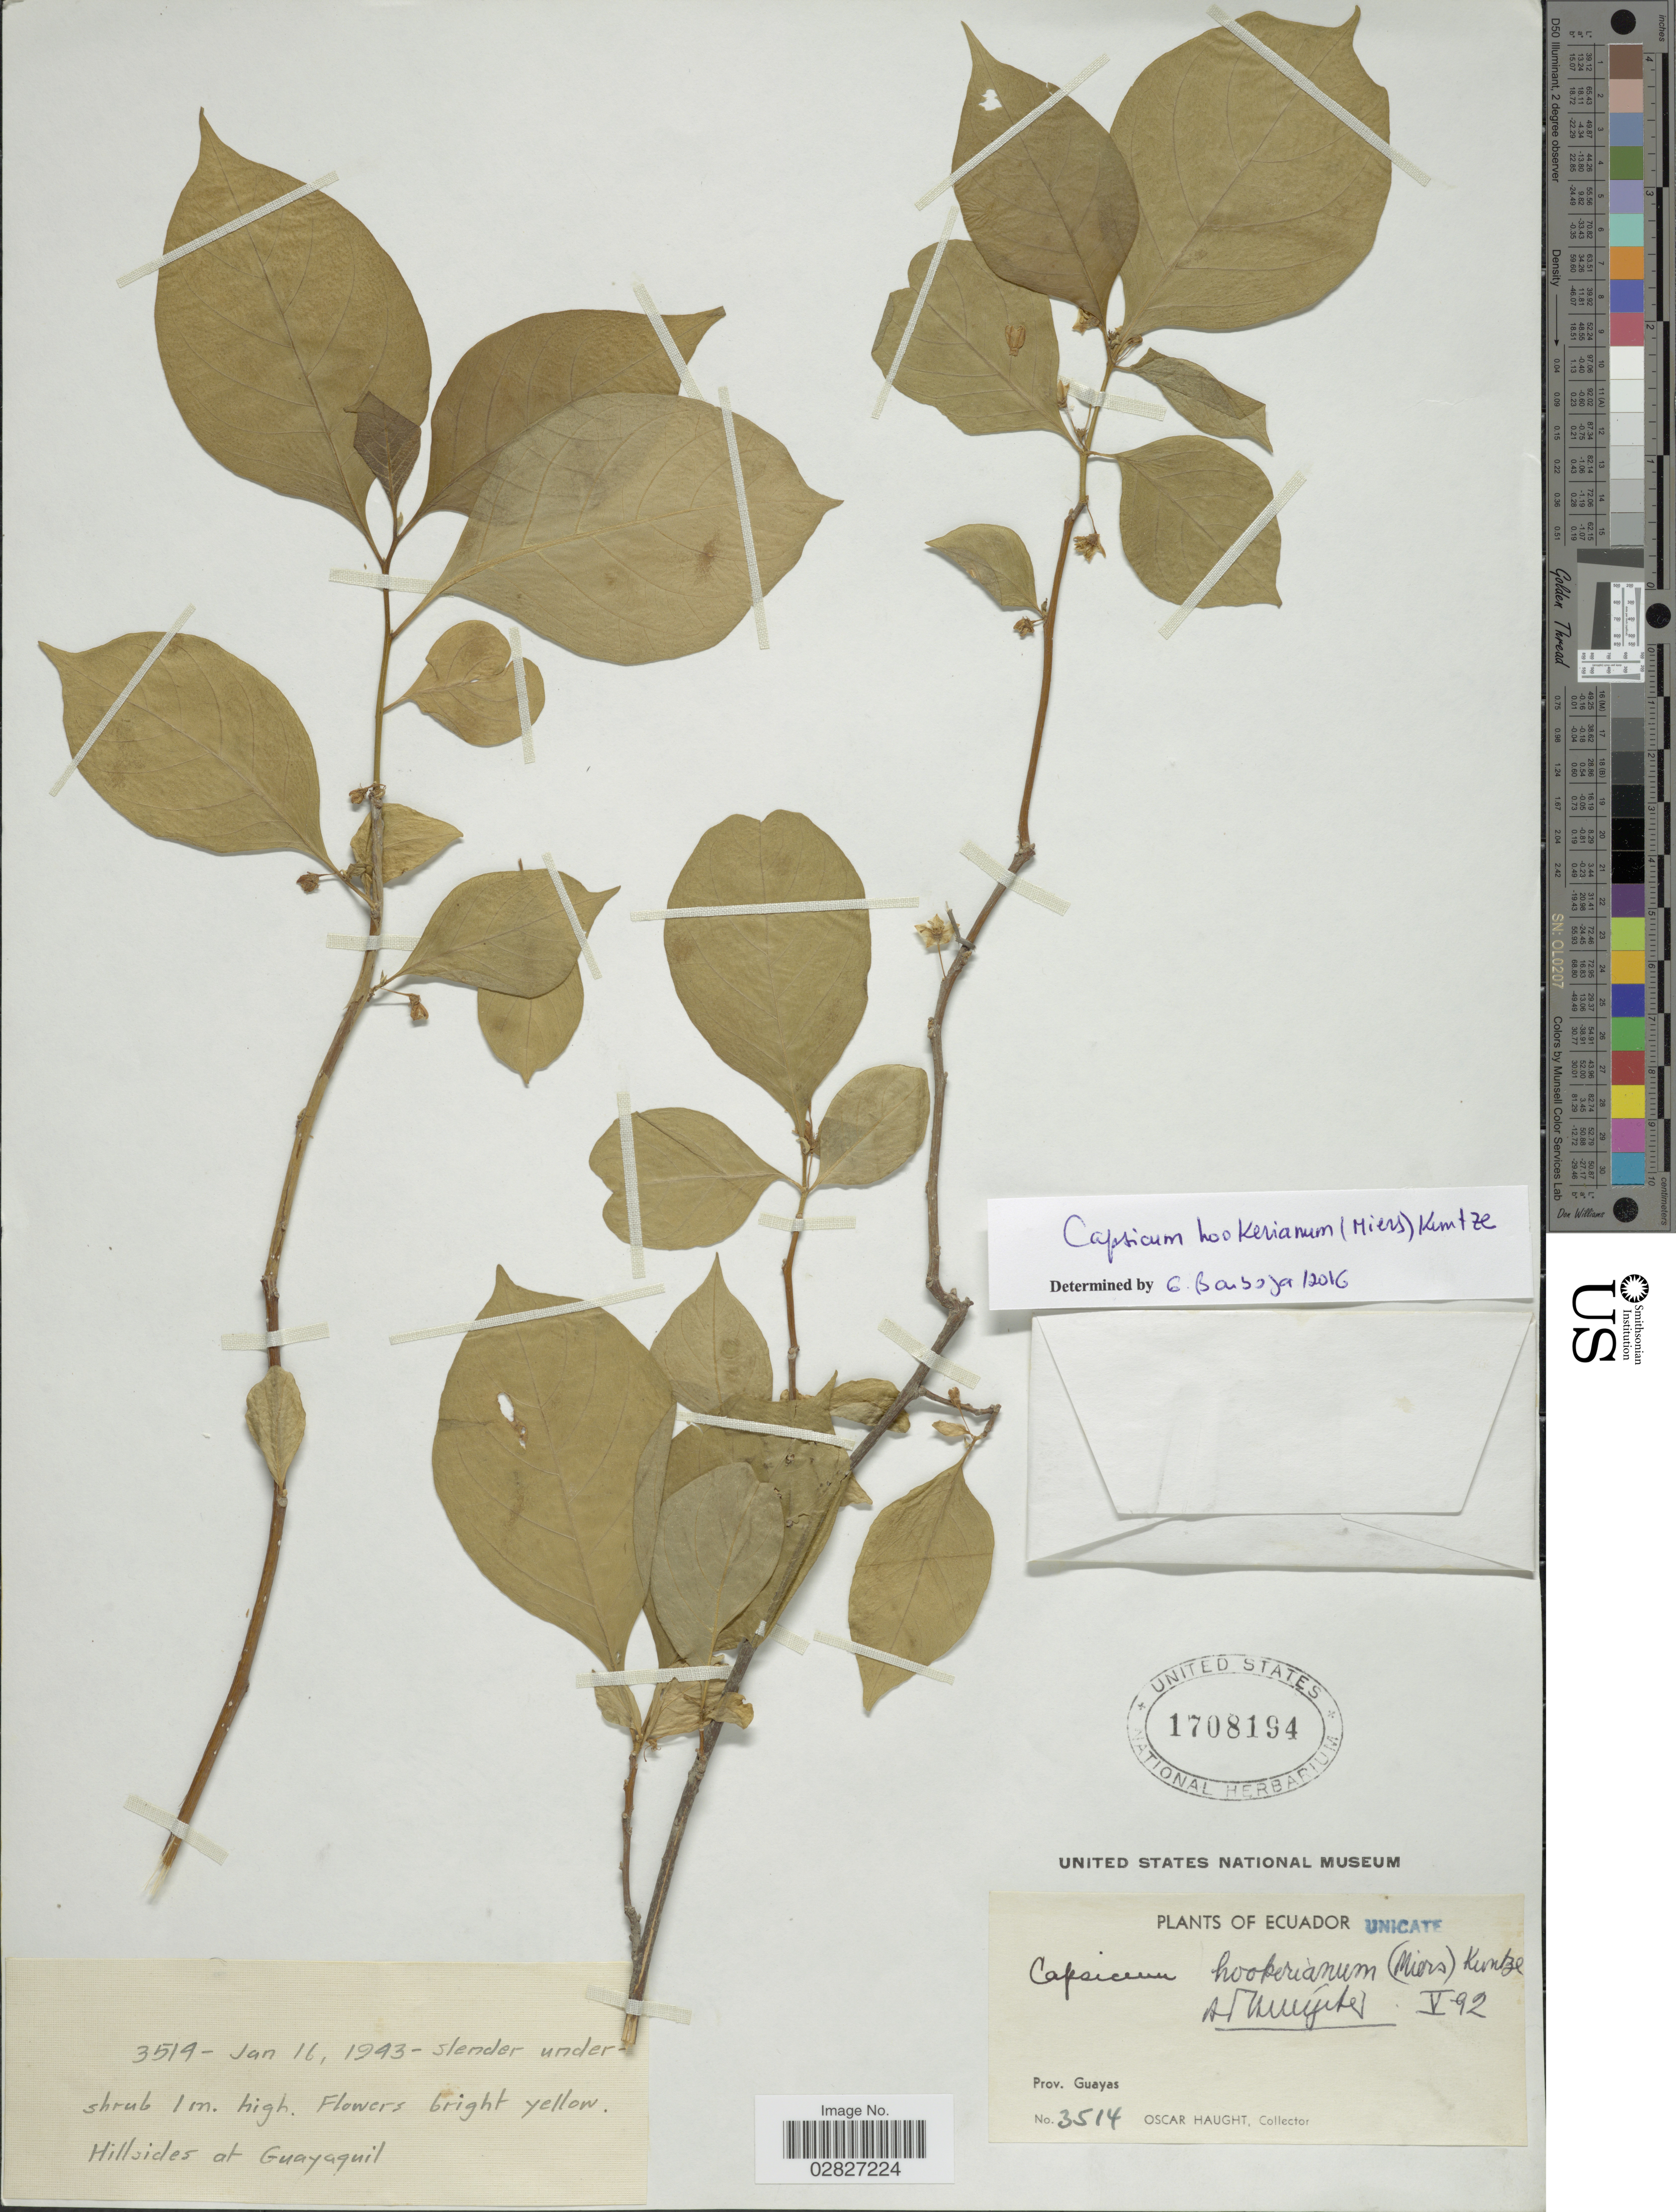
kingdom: Plantae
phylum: Tracheophyta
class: Magnoliopsida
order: Solanales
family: Solanaceae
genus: Capsicum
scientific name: Capsicum hookerianum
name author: (Miers) Kuntze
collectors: O. L. Haught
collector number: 3514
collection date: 1943-01-16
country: Ecuador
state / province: Guayas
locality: Prov. Guayas. Hillsides of Guayaquil.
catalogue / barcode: US 1708194